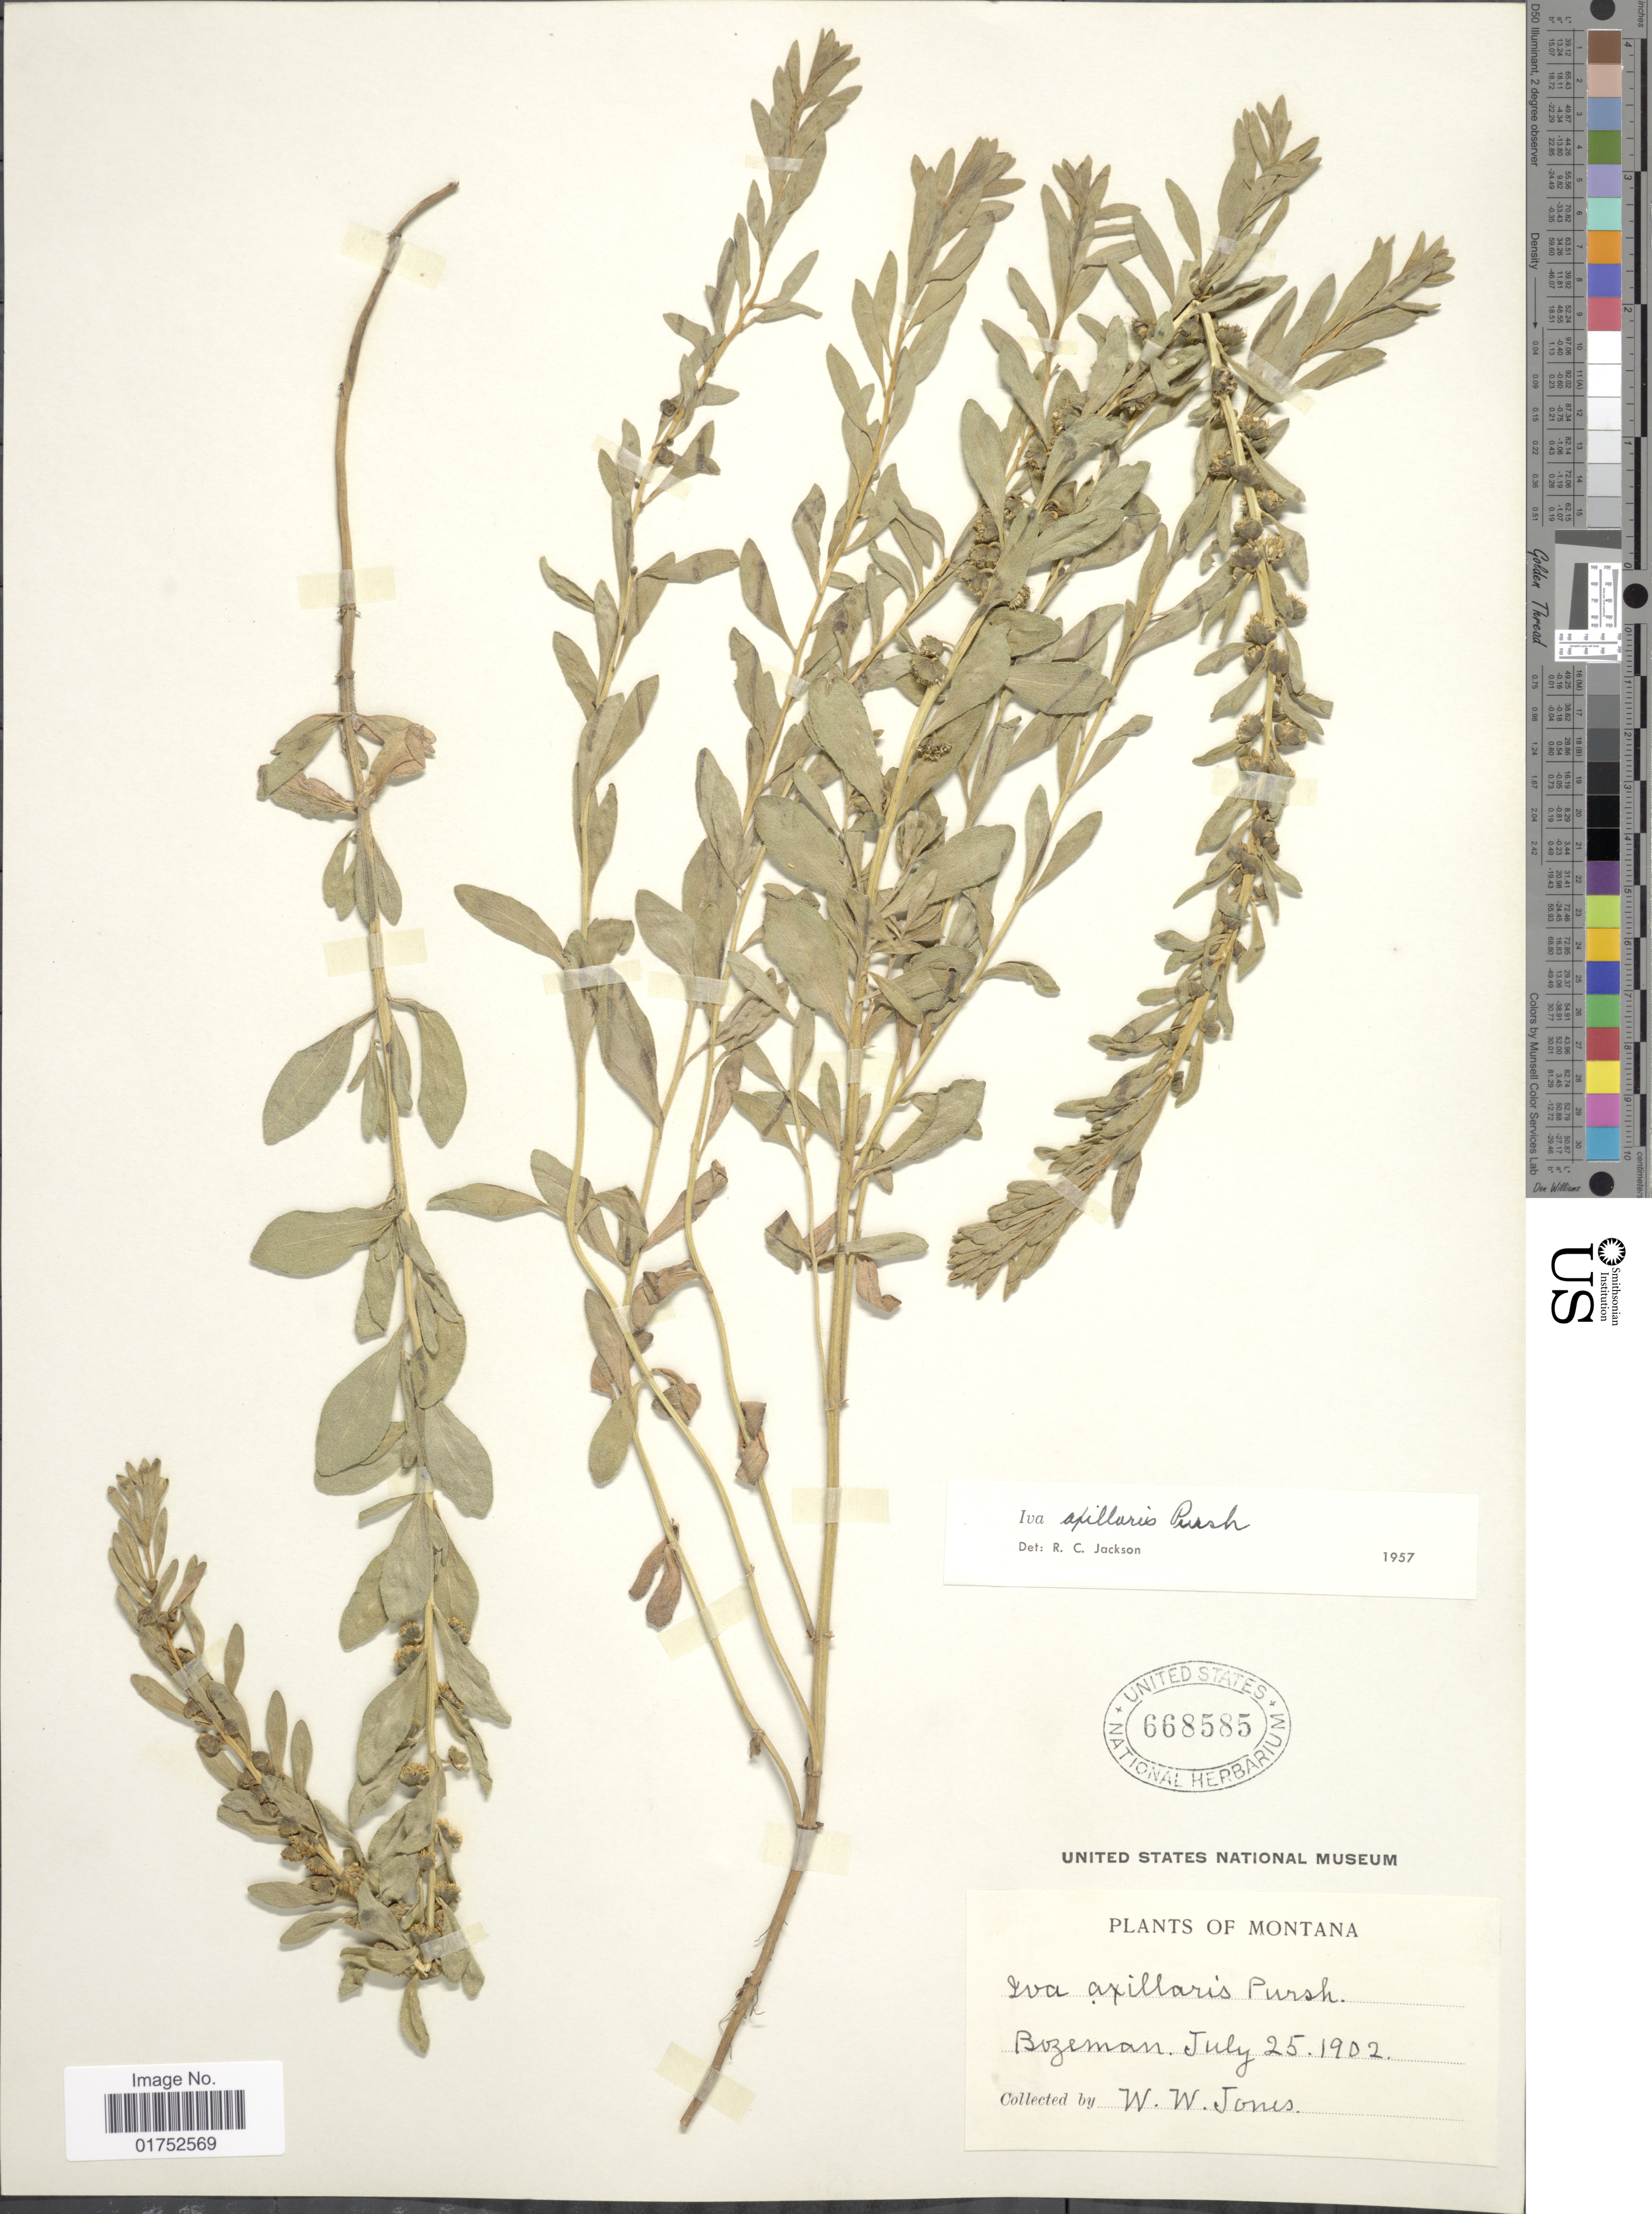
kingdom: Plantae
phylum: Tracheophyta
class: Magnoliopsida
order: Asterales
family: Asteraceae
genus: Iva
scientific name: Iva axillaris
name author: Pursh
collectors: W. W. Jones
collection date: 1902-07-25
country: United States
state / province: Montana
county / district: Gallatin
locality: Bozeman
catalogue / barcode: US 668585